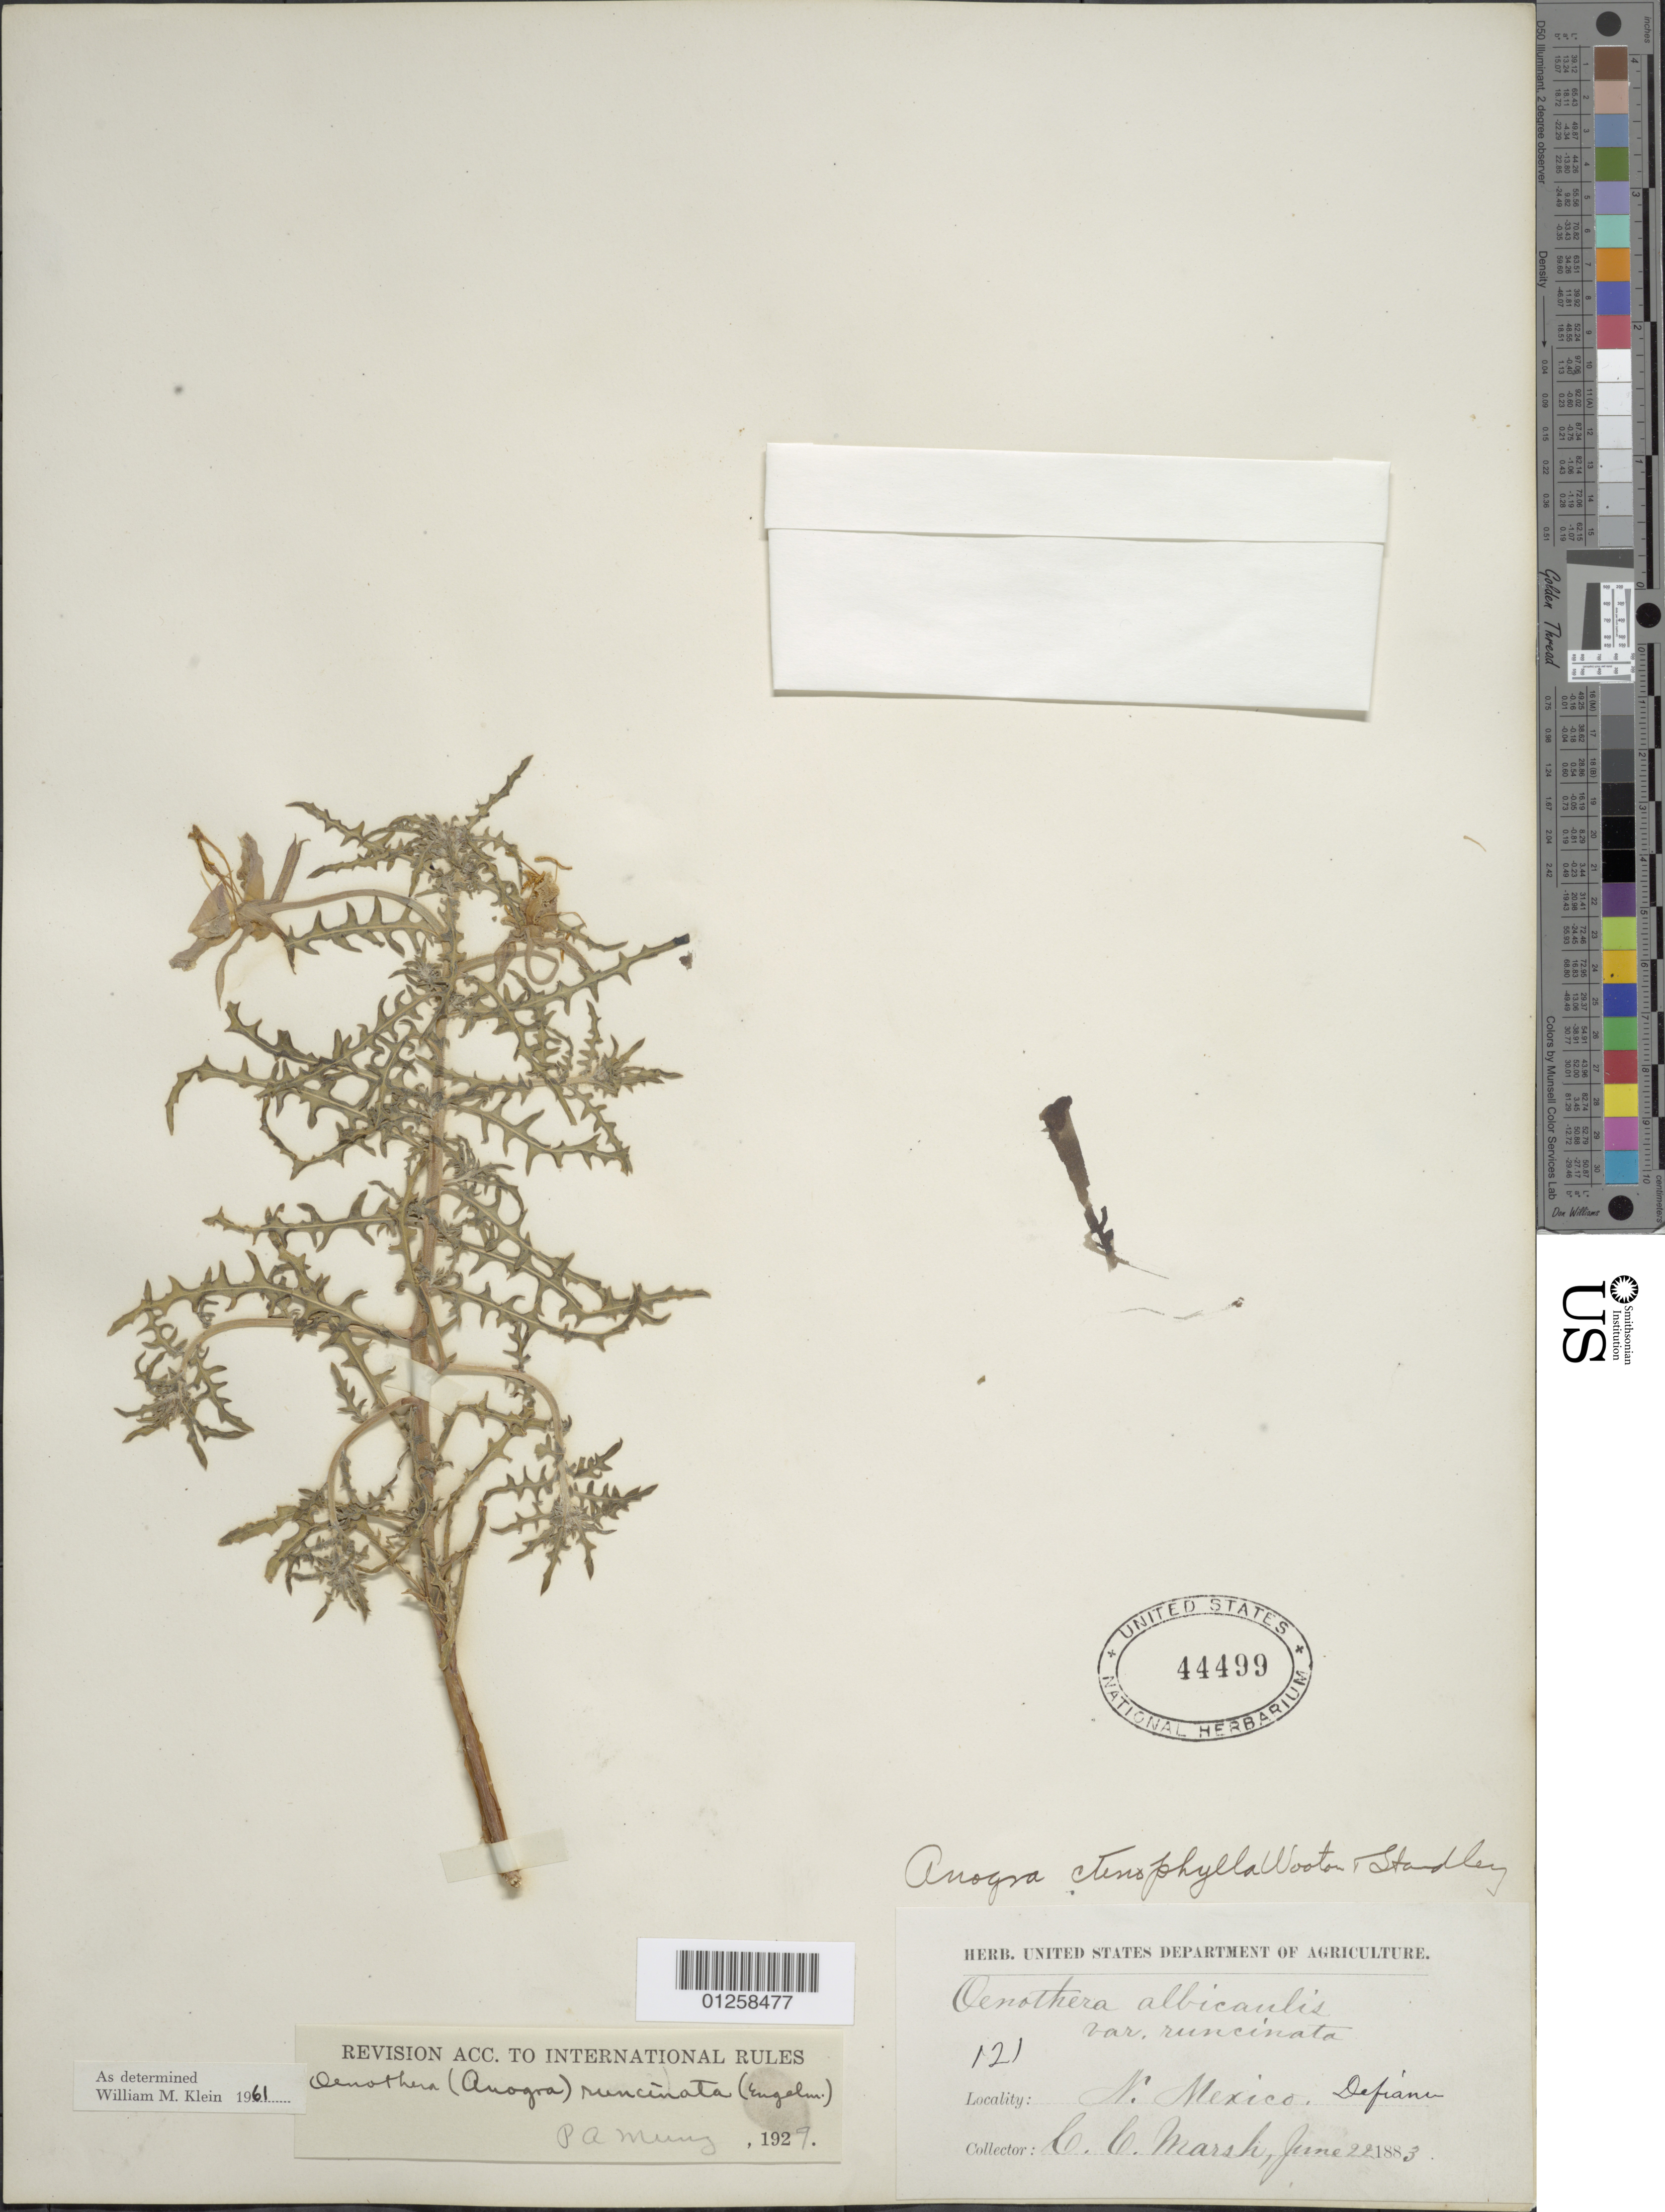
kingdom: Plantae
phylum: Tracheophyta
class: Magnoliopsida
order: Myrtales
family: Onagraceae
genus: Oenothera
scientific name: Oenothera pallida subsp. runcinata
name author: (Engelm.) Munz & W.M. Klein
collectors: C. C. Marsh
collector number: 121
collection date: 1883-06-22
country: United States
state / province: New Mexico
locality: Defiance.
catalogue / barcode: US 44499